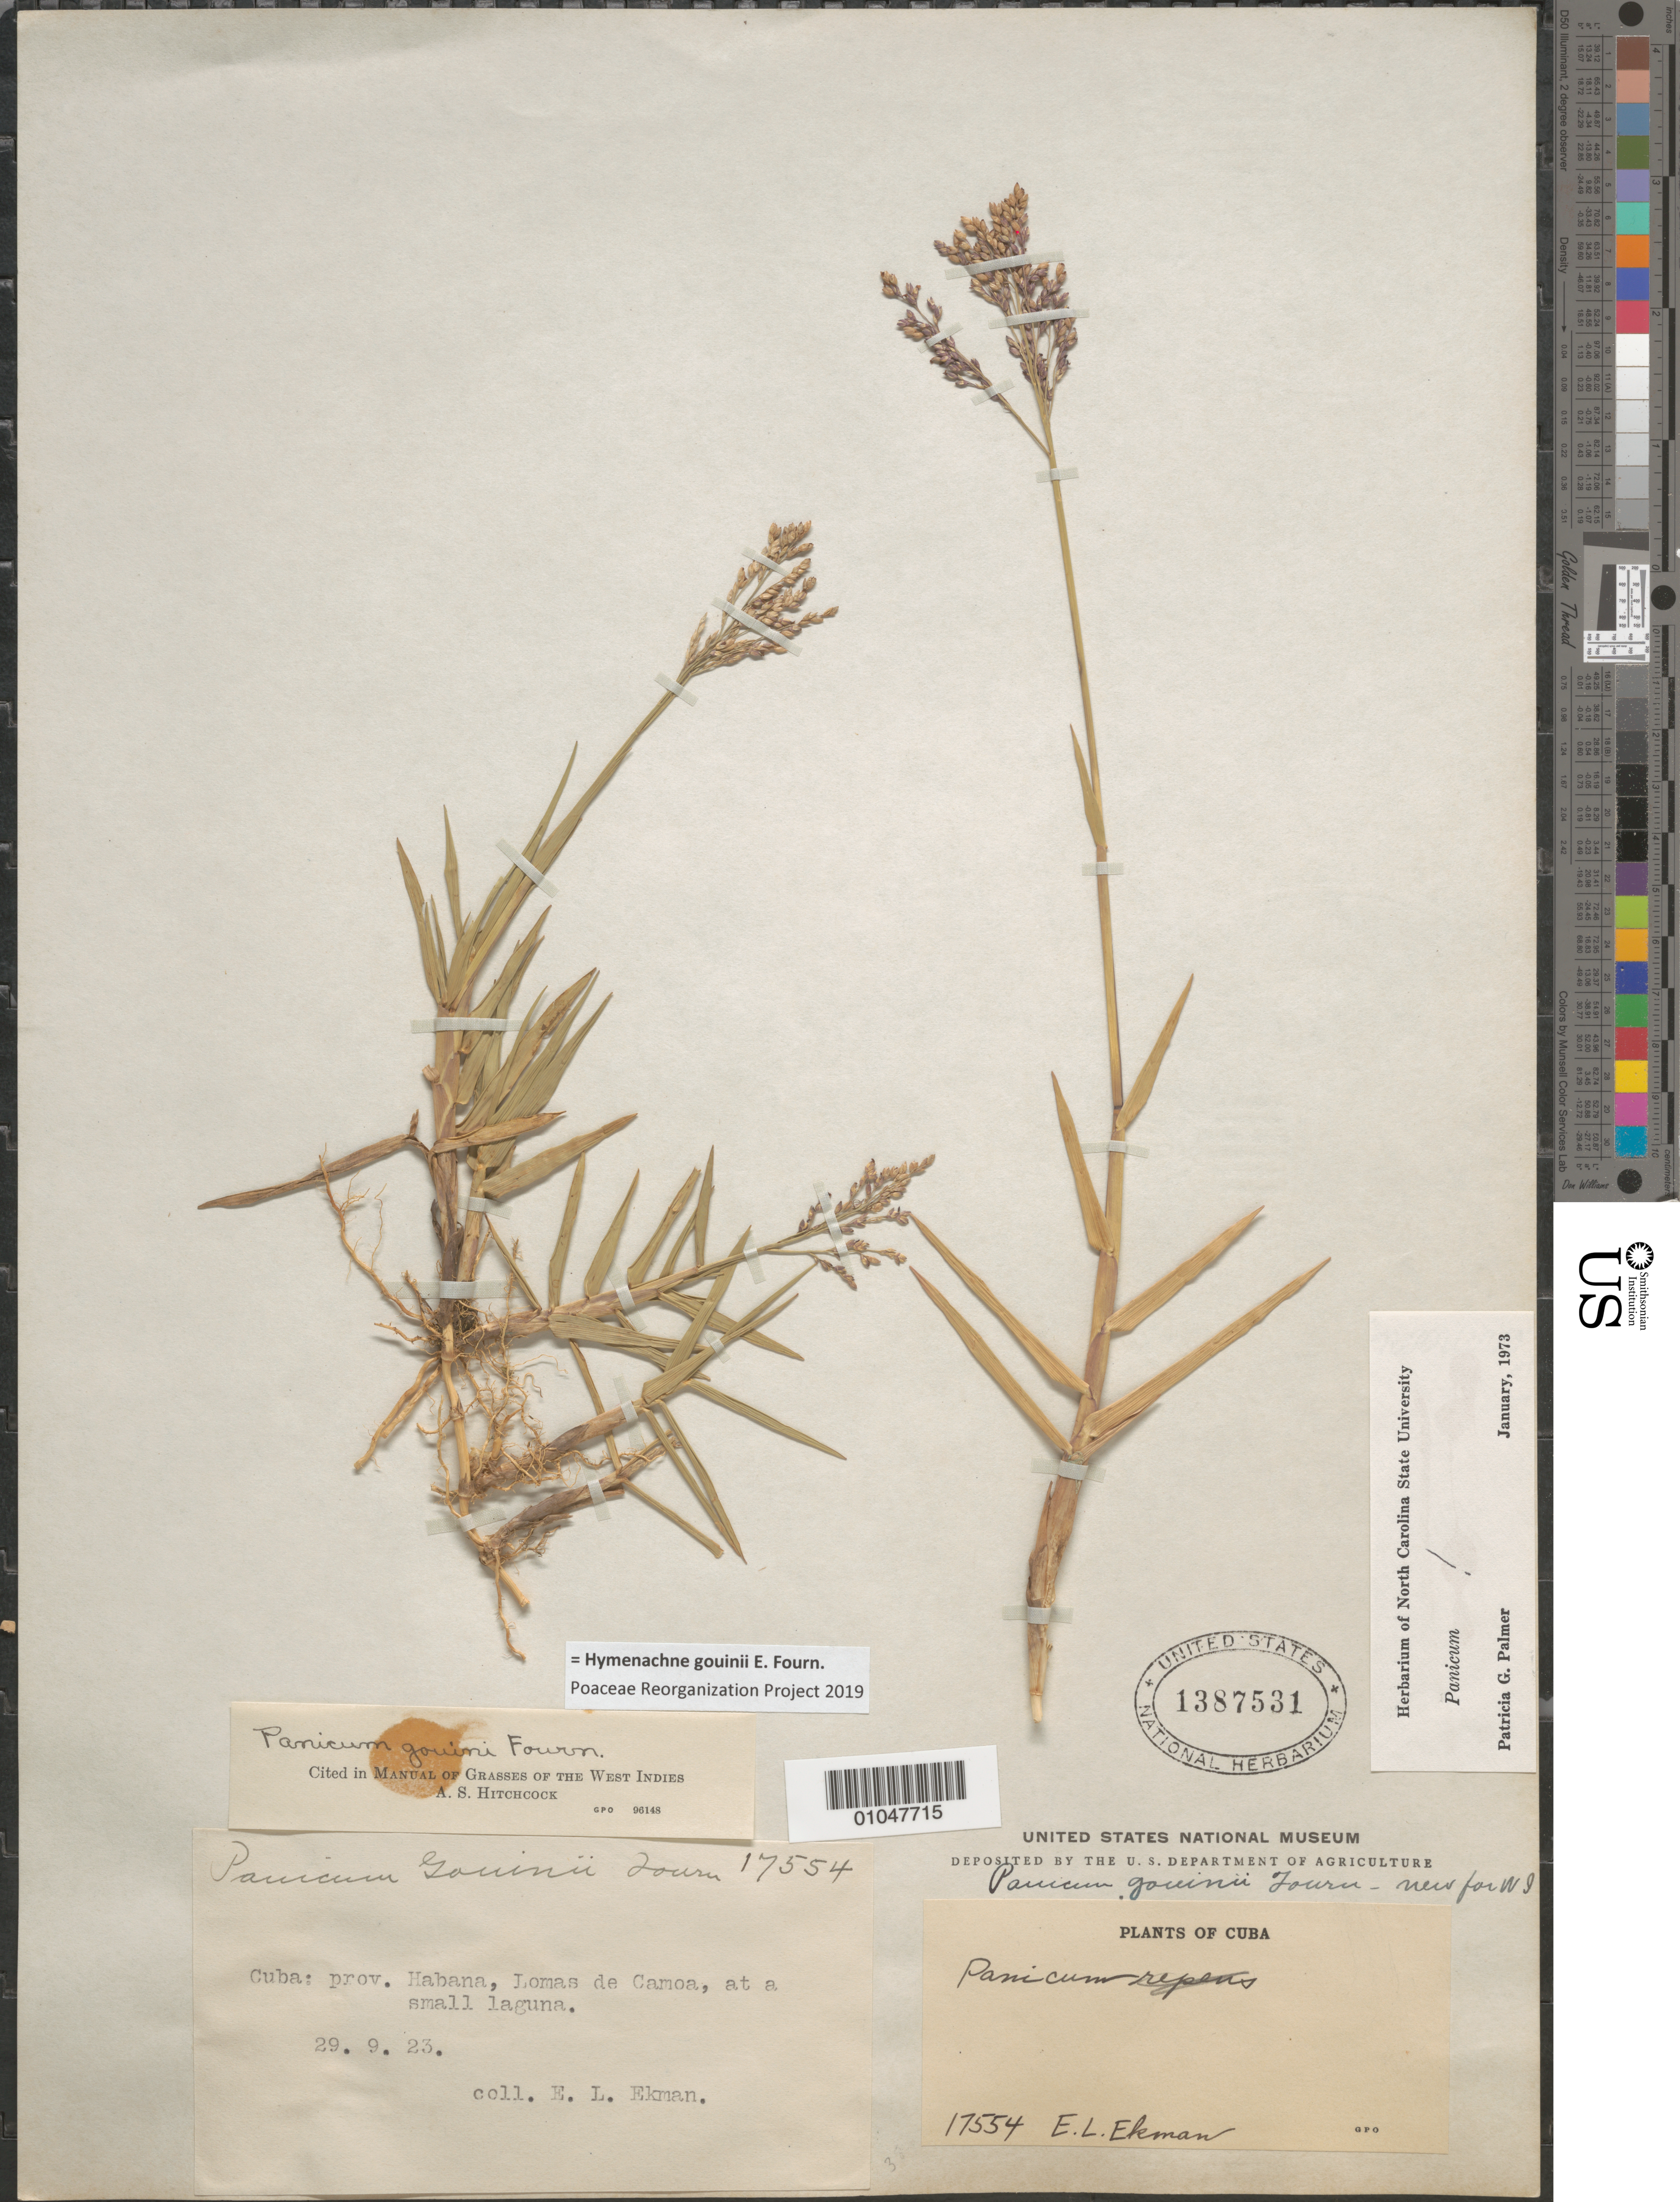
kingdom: Plantae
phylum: Tracheophyta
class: Liliopsida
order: Poales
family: Poaceae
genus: Panicum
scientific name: Panicum gouinii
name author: E. Fourn.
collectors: E. L. Ekman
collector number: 17554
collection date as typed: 29 Sep 1923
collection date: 1923-09-29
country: Cuba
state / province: La Habana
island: Cuba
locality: Lomas de Camoa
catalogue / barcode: US 1387531